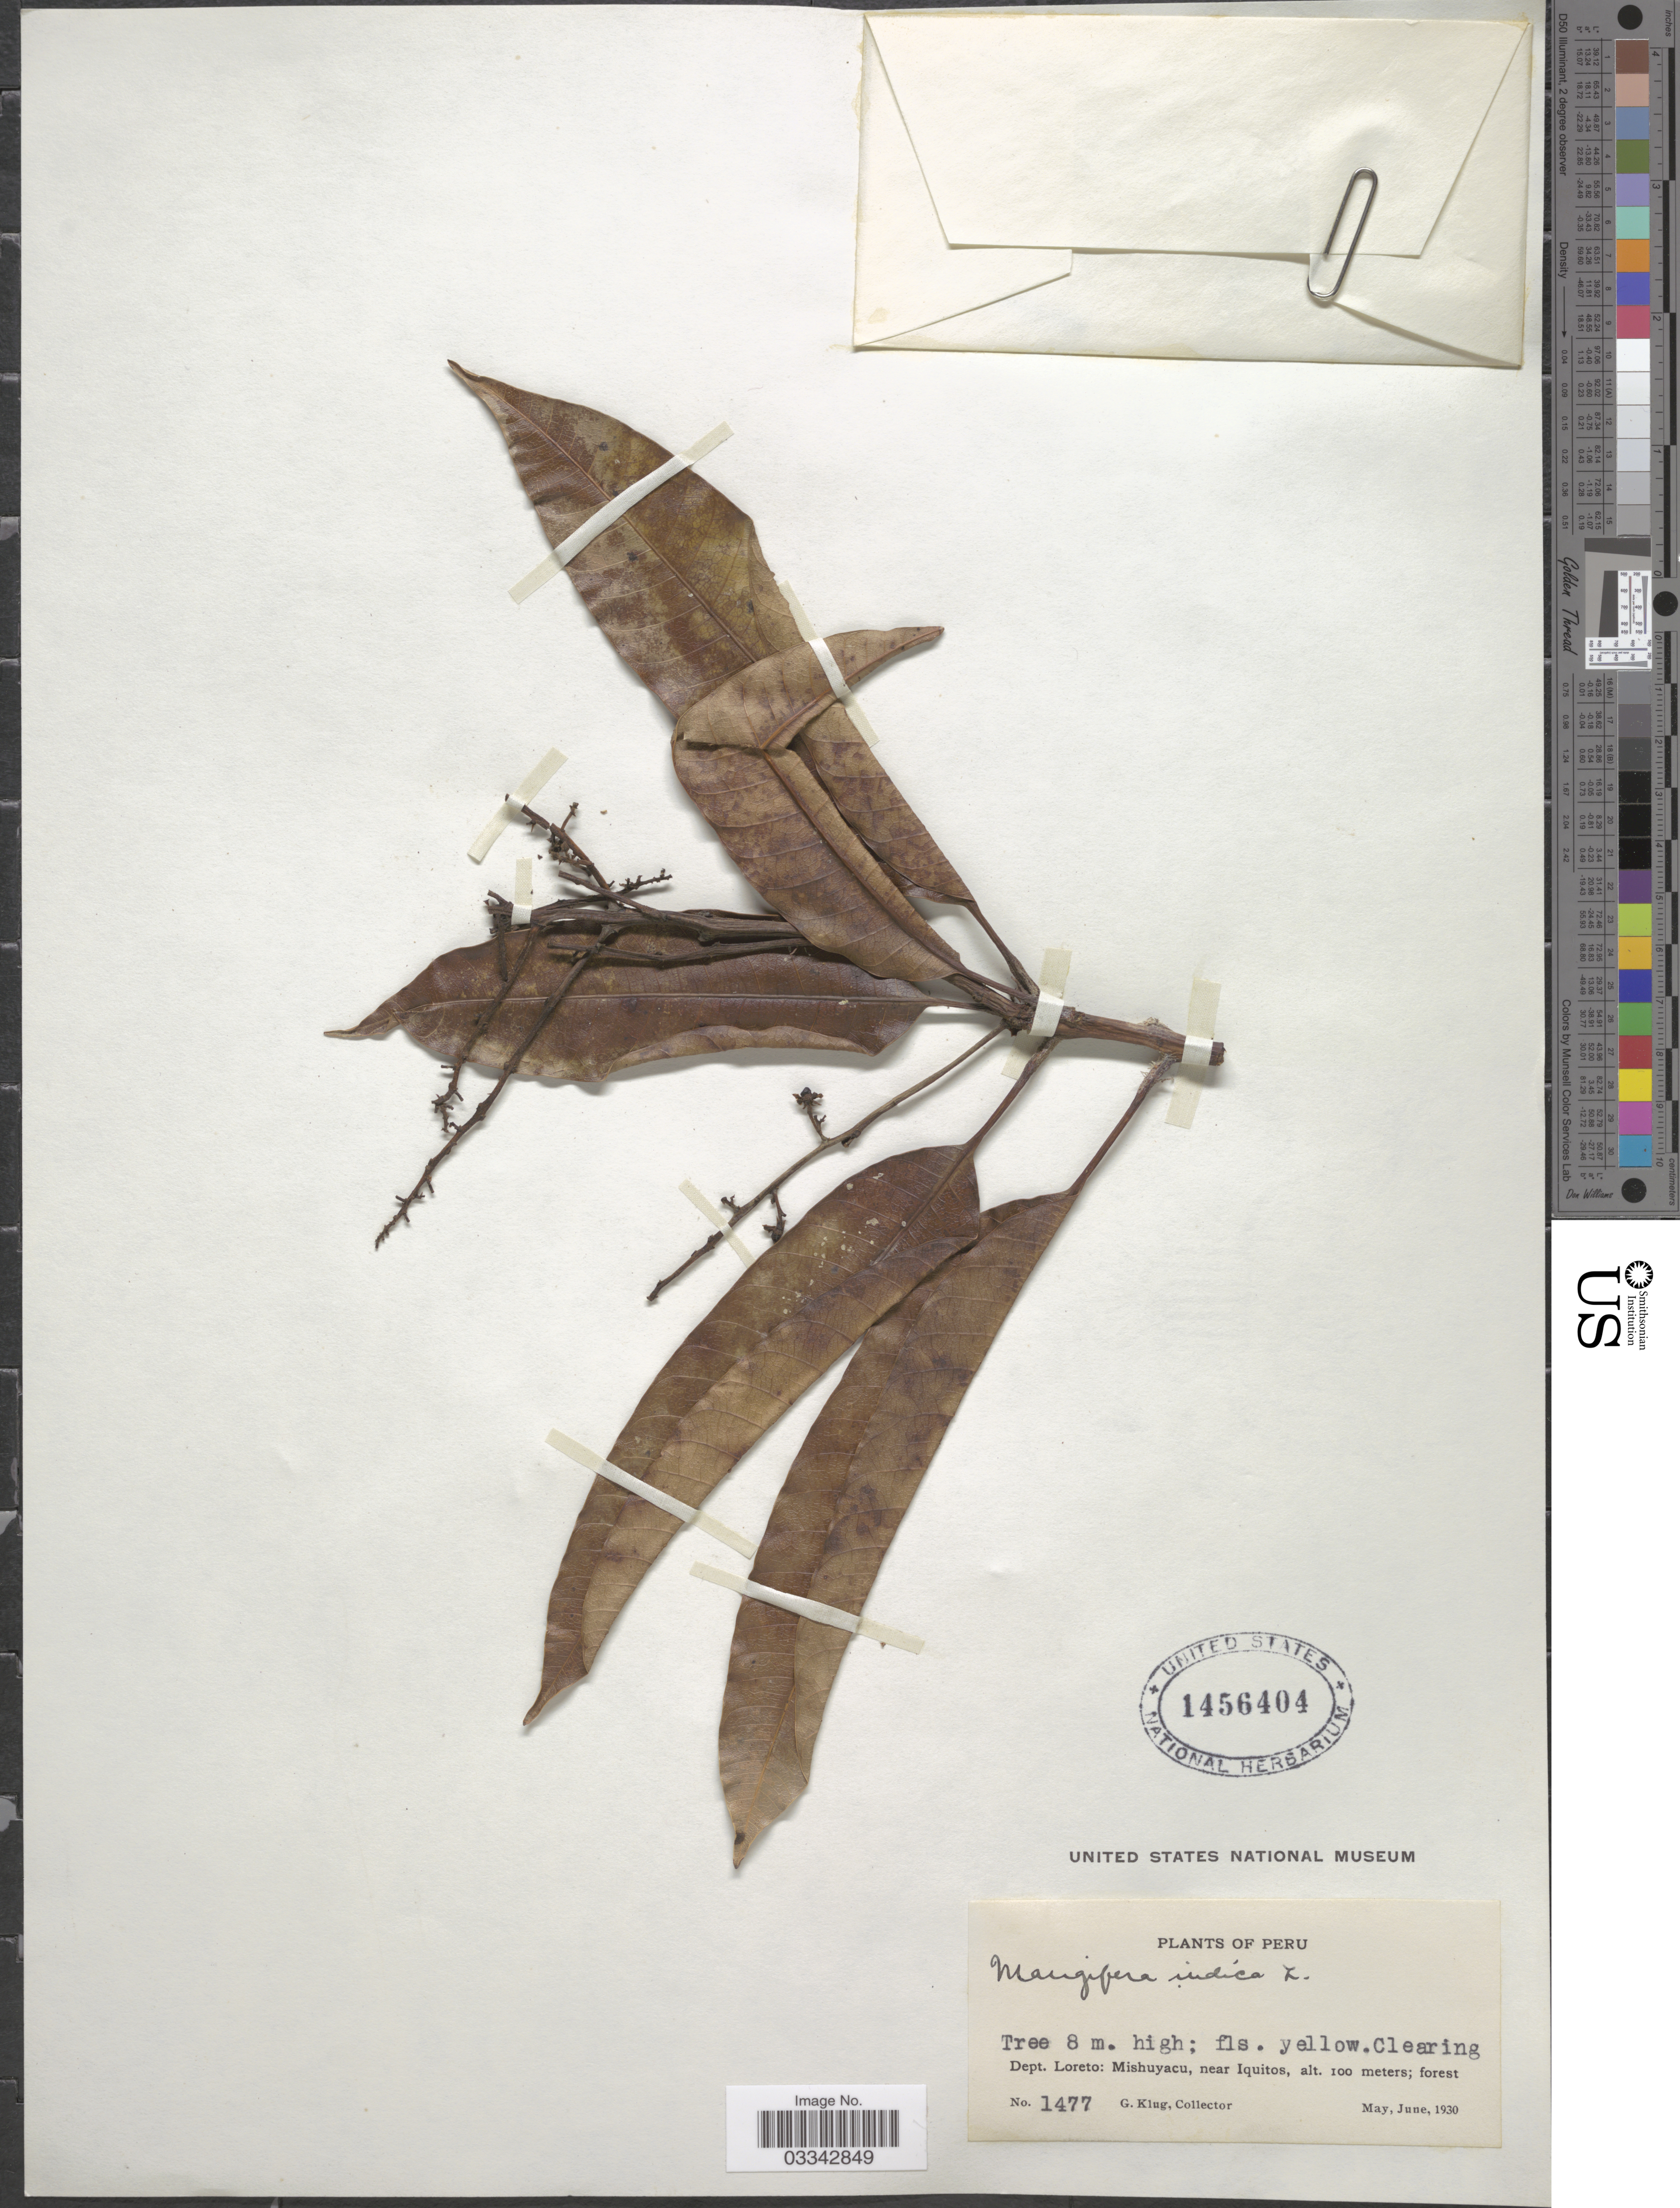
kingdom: Plantae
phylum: Tracheophyta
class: Magnoliopsida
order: Sapindales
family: Anacardiaceae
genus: Mangifera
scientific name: Mangifera indica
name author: L.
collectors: G. Klug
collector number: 1477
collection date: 1930-05/1930-06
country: Peru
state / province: Loreto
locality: Dept. Loreto: Mishuyacu, near Iquitos.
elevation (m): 100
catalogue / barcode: US 1456404